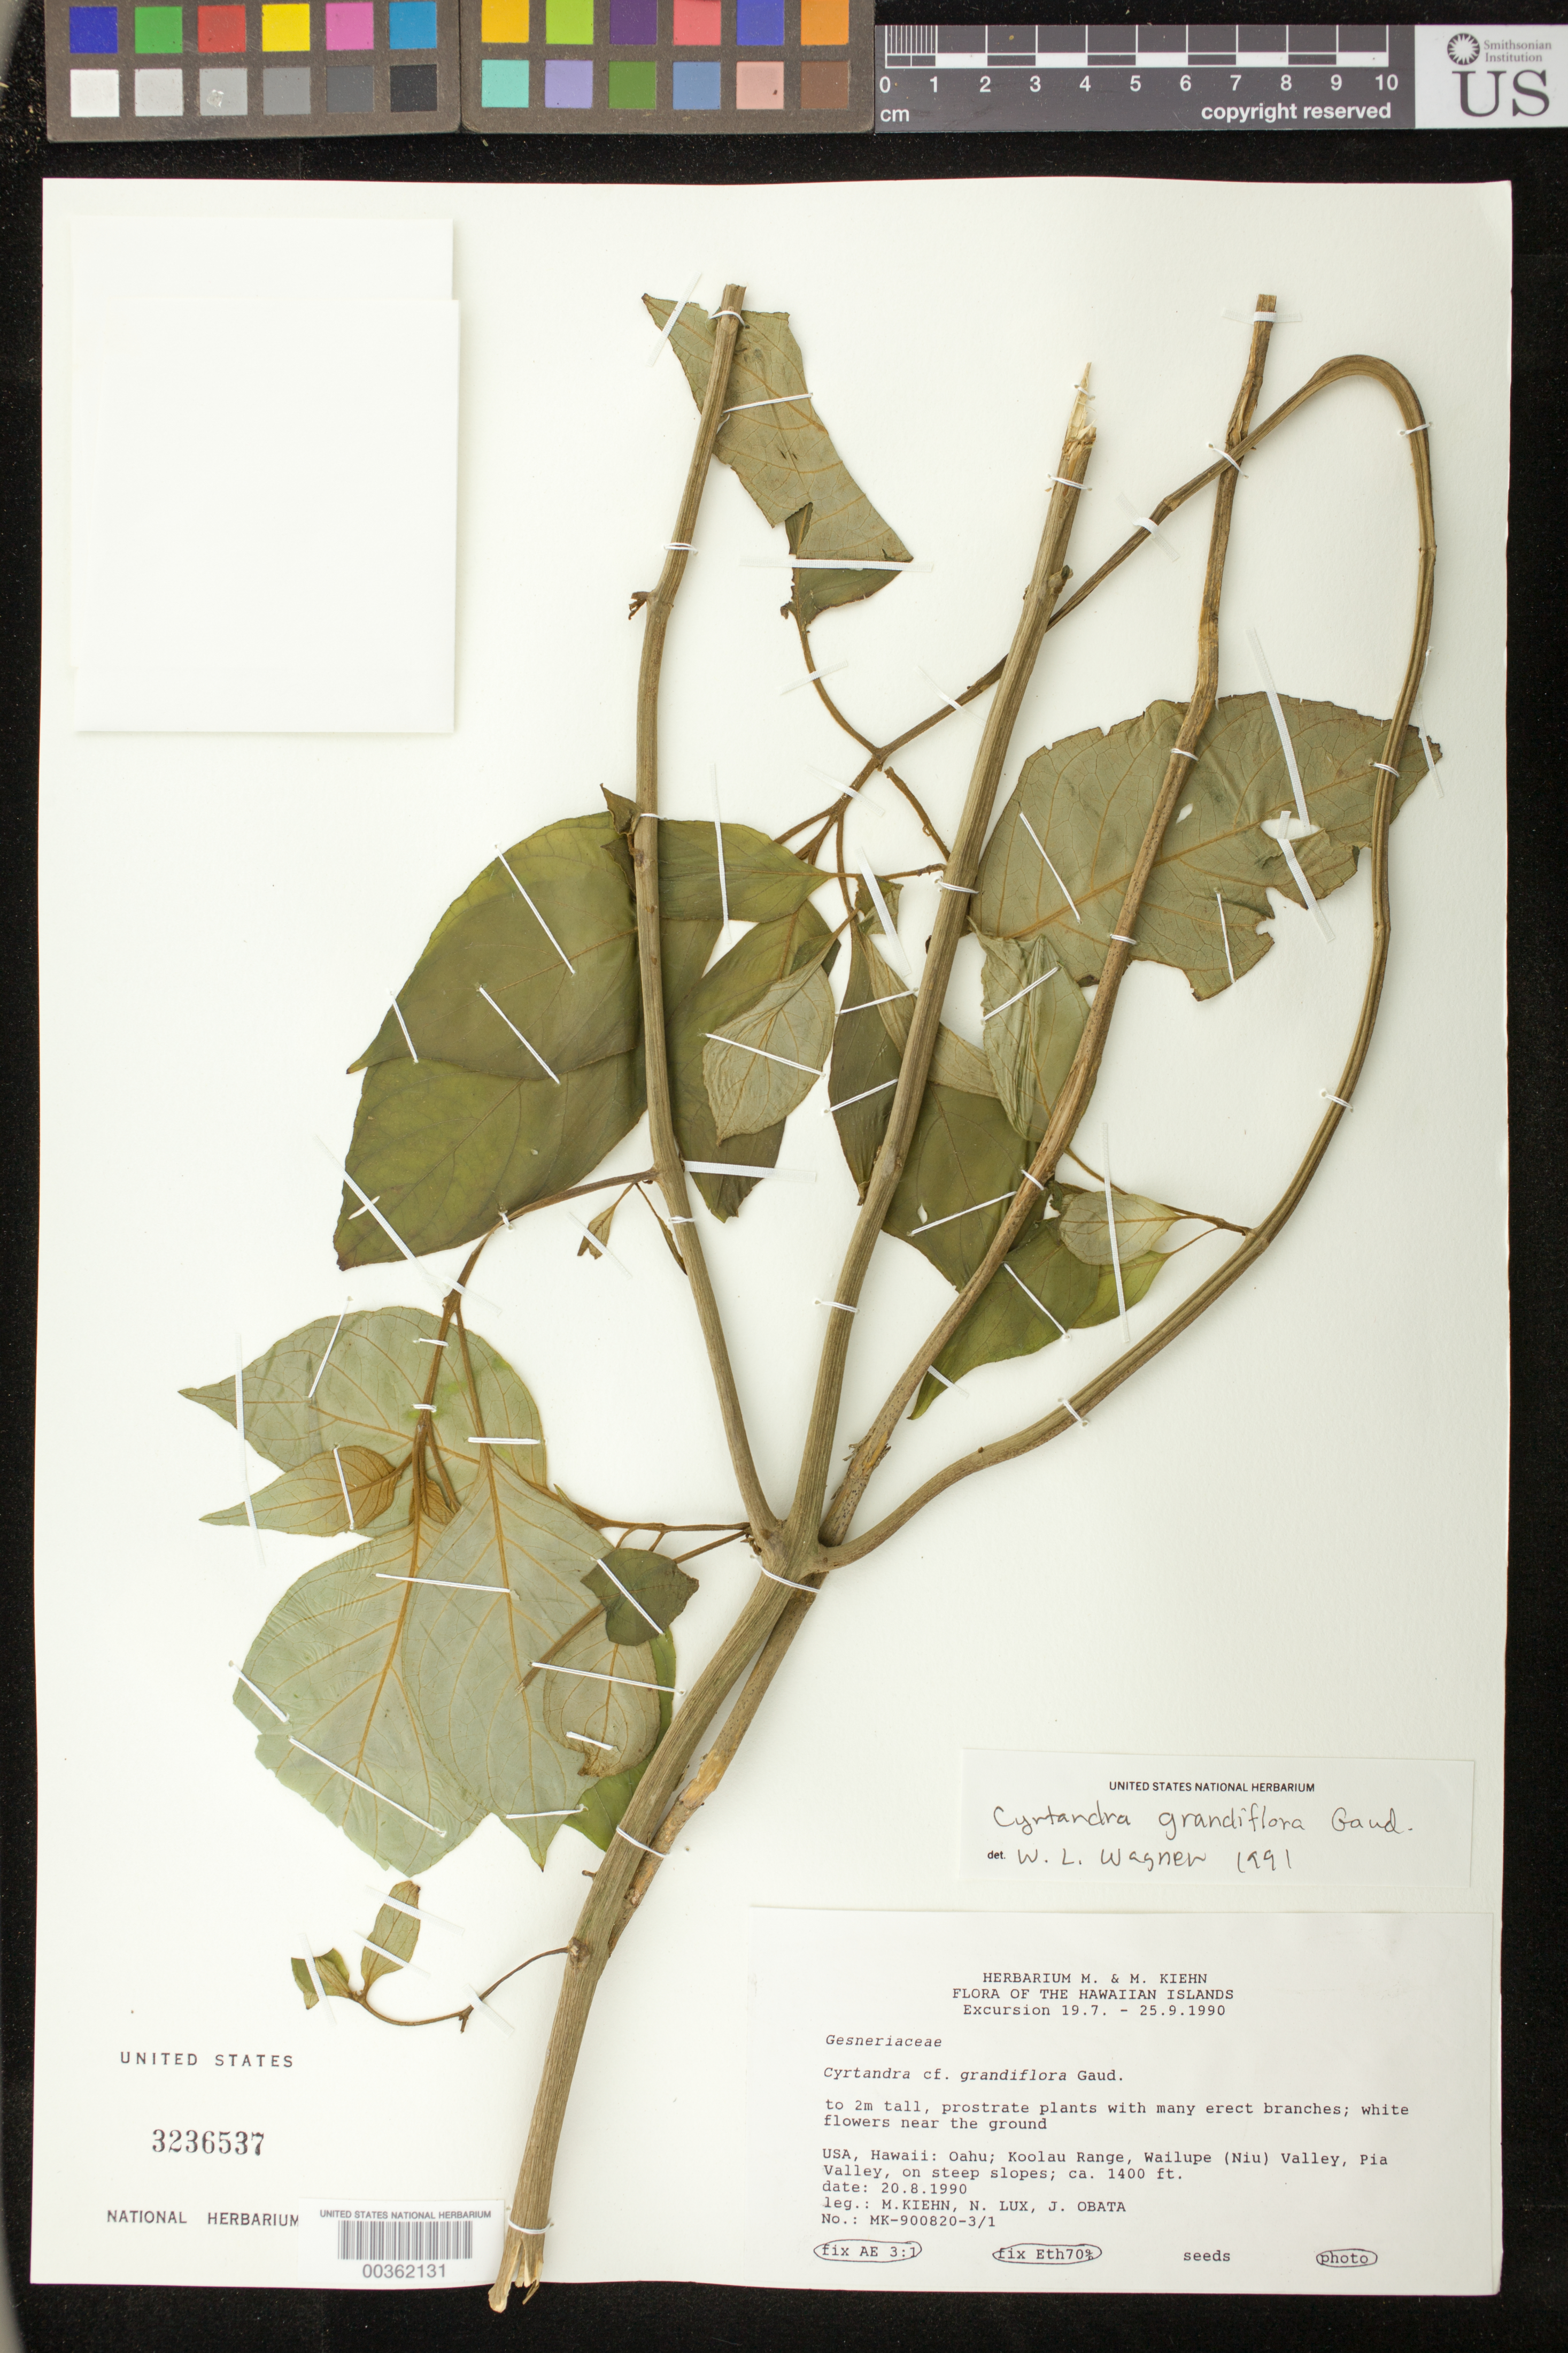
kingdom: Plantae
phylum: Tracheophyta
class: Magnoliopsida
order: Lamiales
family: Gesneriaceae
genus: Cyrtandra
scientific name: Cyrtandra grandiflora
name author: Gaudich.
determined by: Wagner, W. L., (BOT), Smithsonian Institution - National Museum of Natural History (UNITED STATES)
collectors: M. Kiehn, N. Lux & J. Obata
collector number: MK- 900820 -3/1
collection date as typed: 20 Aug 1990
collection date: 1990-08-20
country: United States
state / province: Hawaii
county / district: Honolulu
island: Oahu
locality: Honolulu co., Koolau range, Wailupe (niu) valley, Pia valley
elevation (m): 427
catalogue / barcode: US 3236537